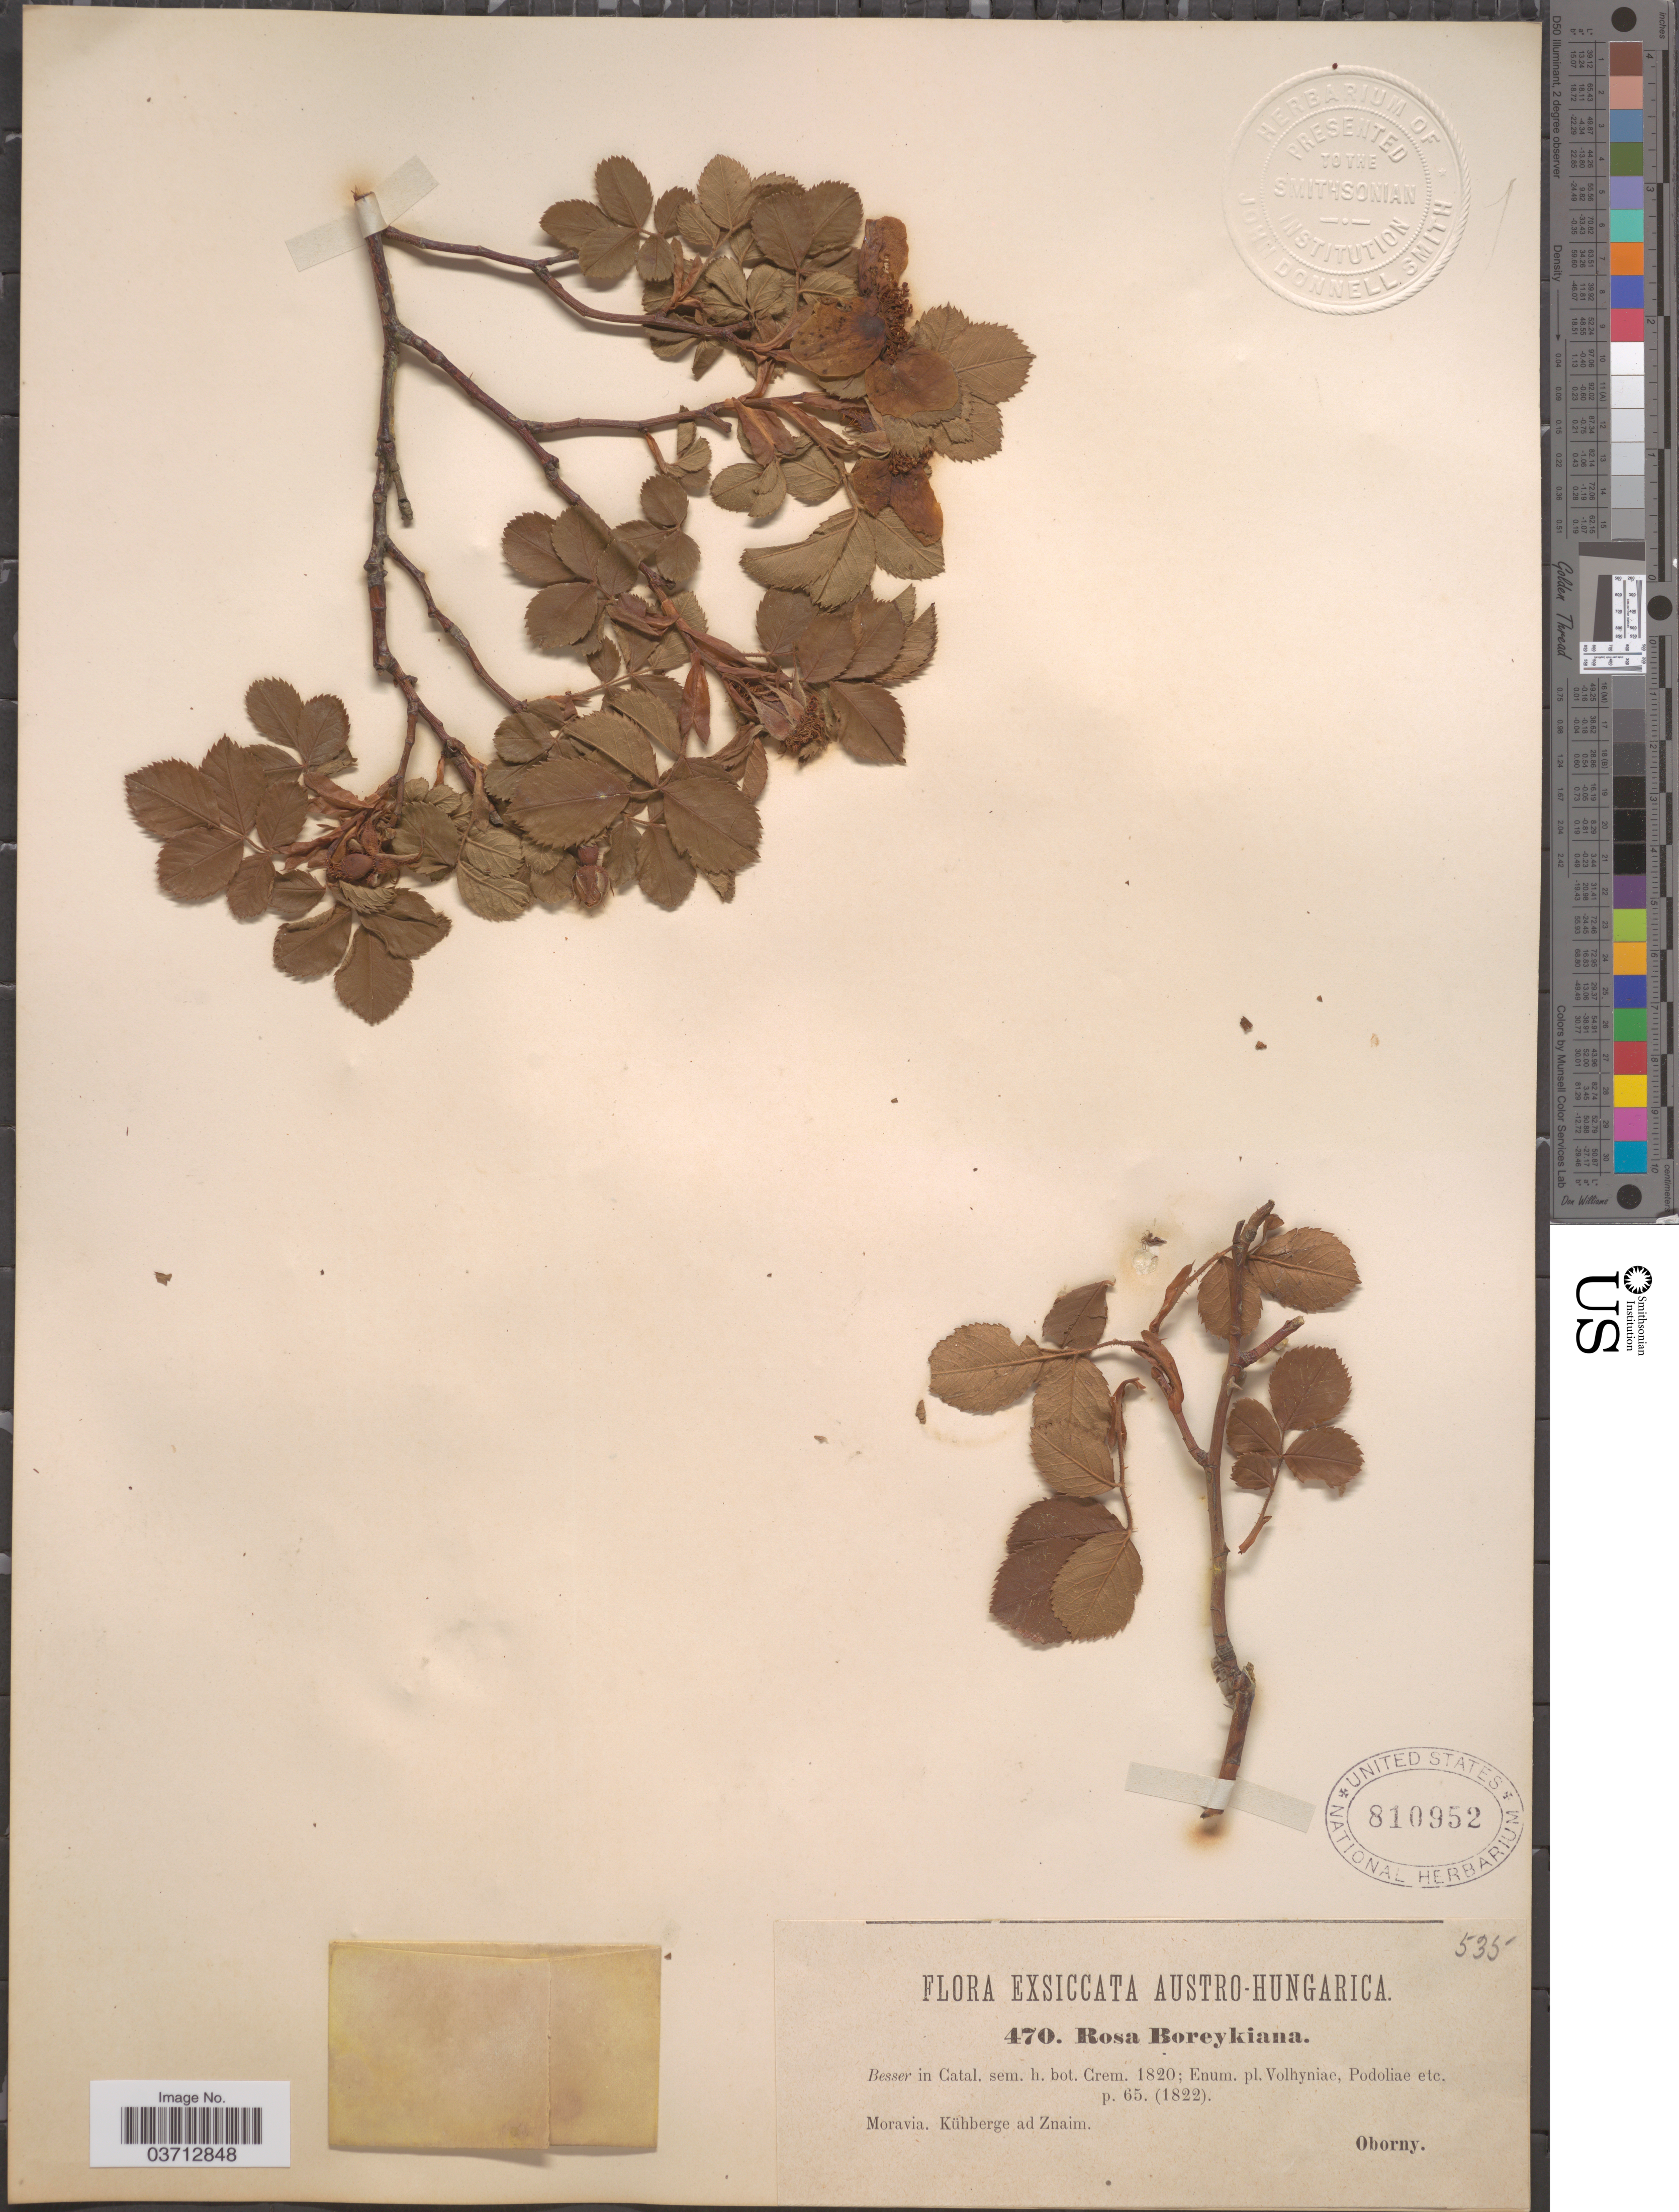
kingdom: Plantae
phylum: Tracheophyta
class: Magnoliopsida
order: Rosales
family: Rosaceae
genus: Rosa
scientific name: Rosa boreykiana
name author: Besser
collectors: Oborny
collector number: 470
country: Czechia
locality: Austro-Hungarica. Moravia. Kühberge ad Znaim.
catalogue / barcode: US 810952